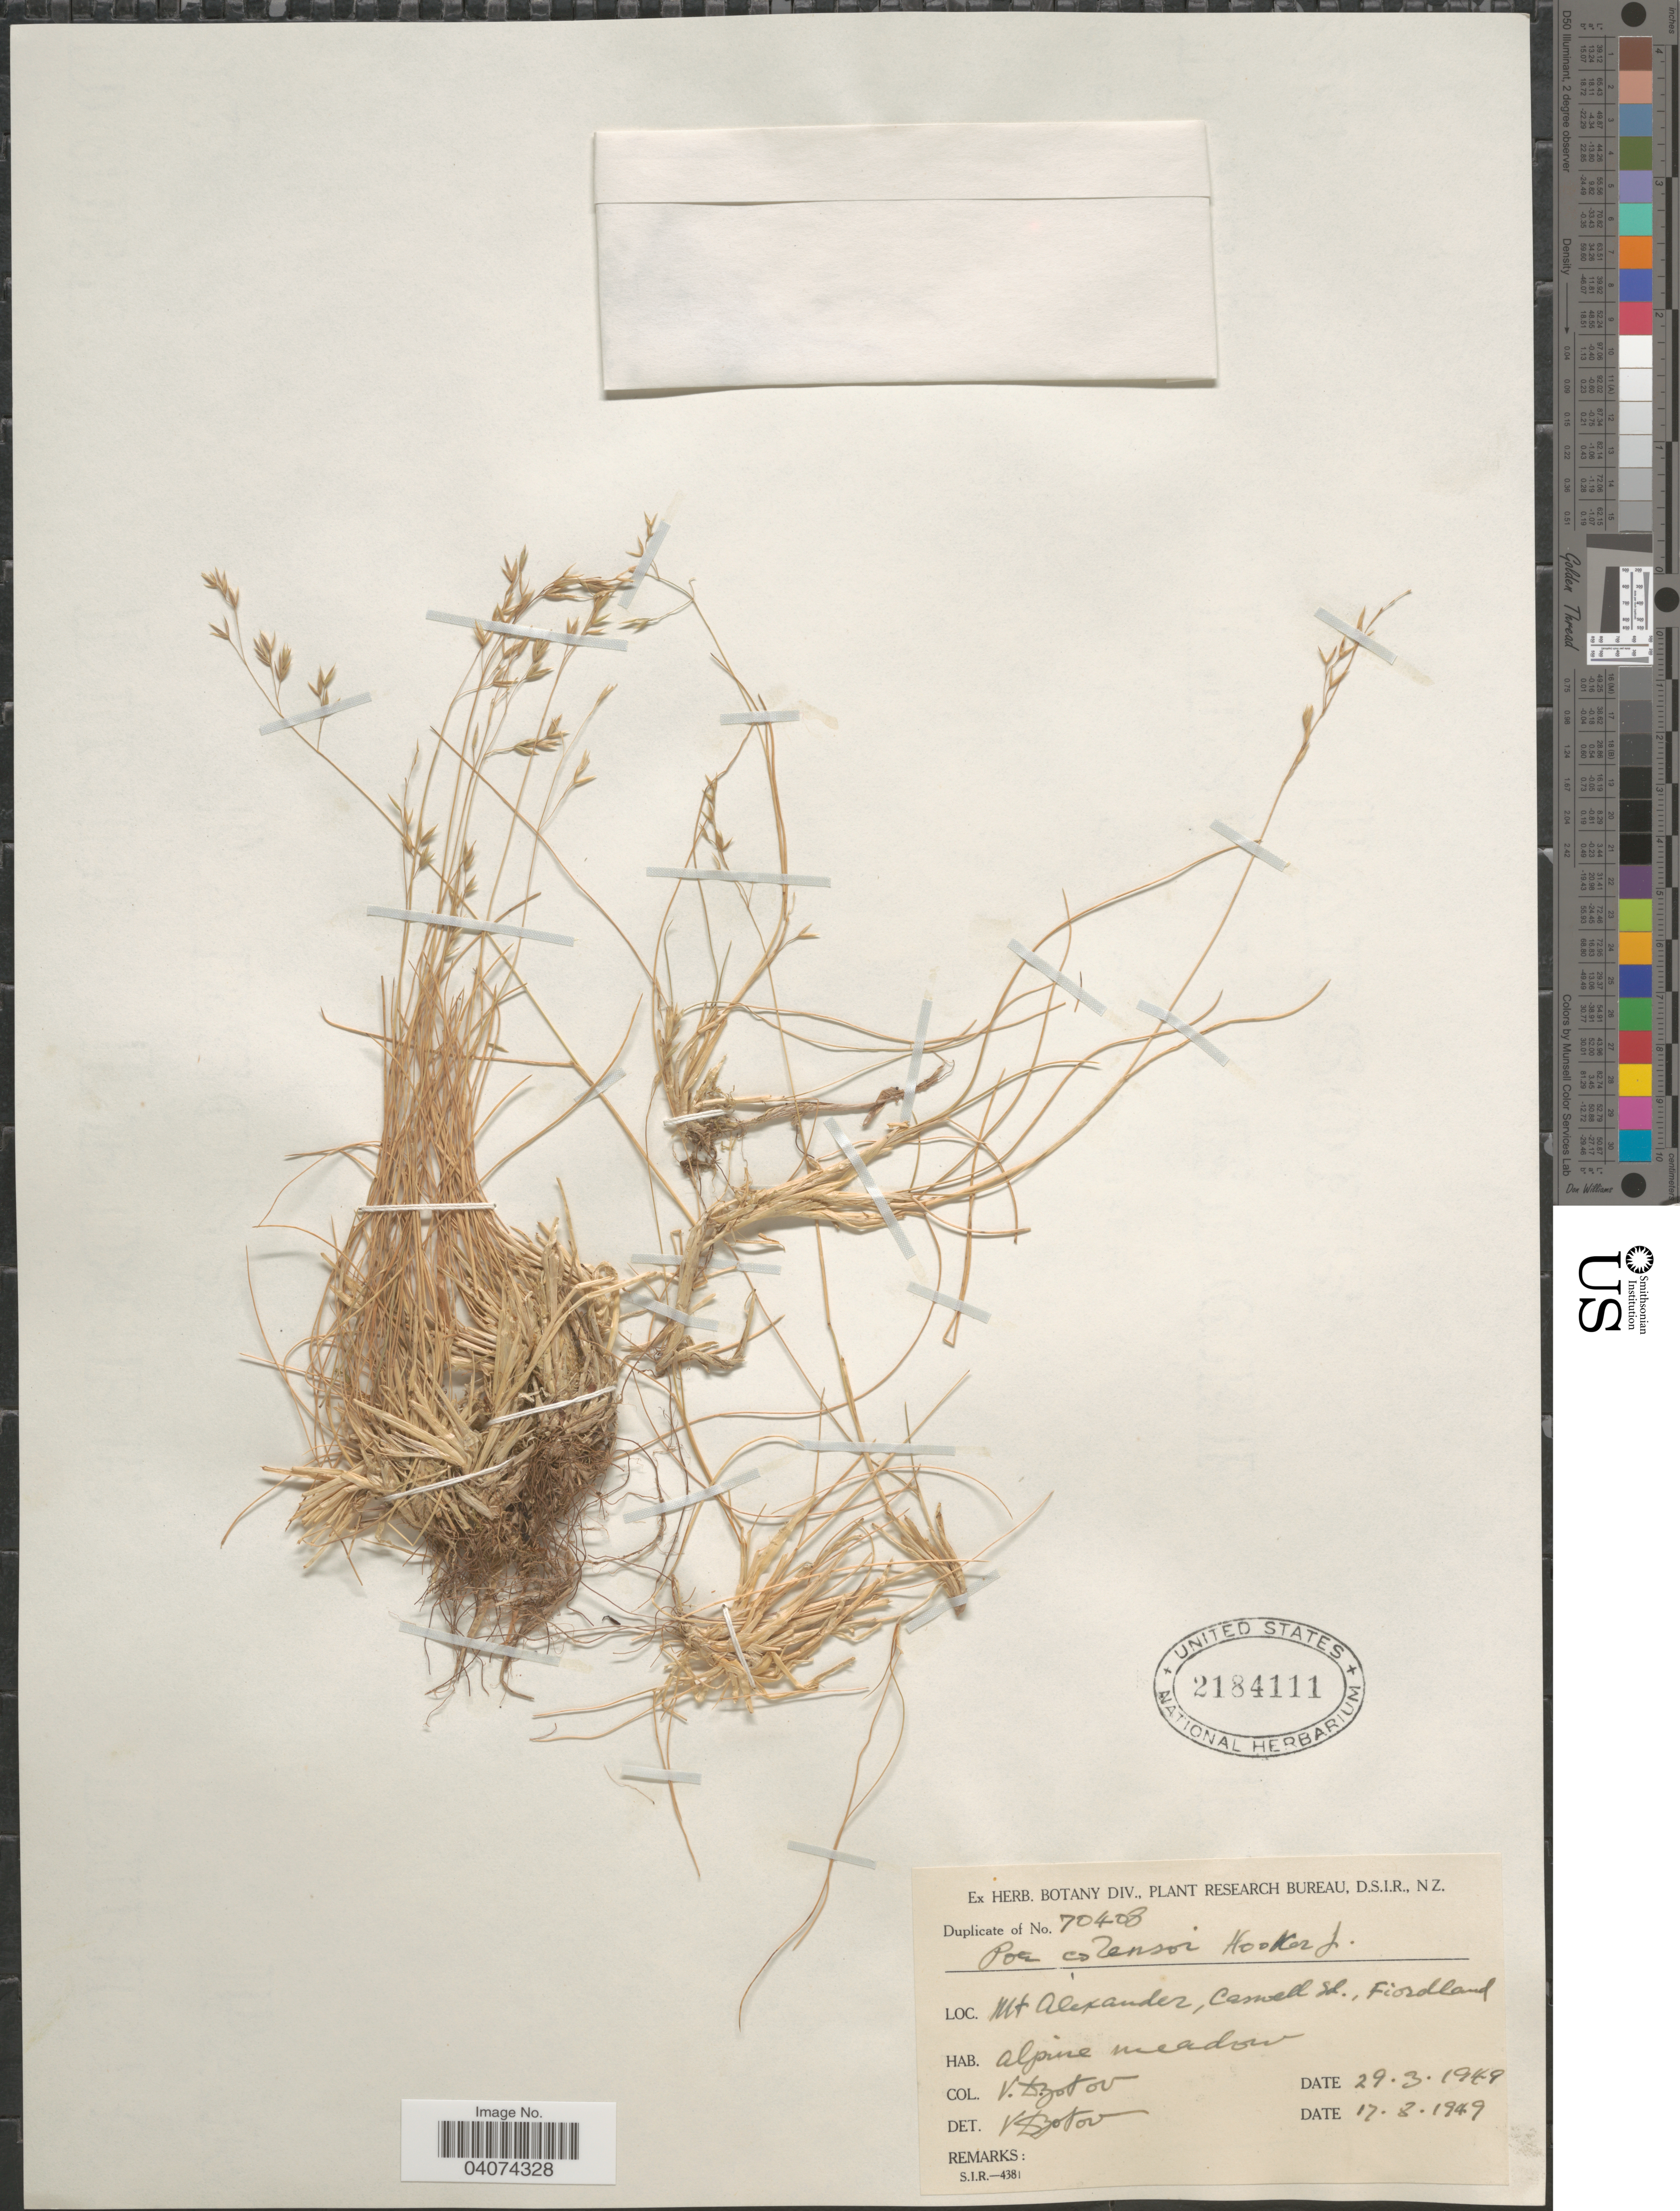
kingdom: Plantae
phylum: Tracheophyta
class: Liliopsida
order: Poales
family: Poaceae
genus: Poa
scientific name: Poa colensoi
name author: Hook. f.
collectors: V. Zotov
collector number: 70408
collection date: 1949-03-29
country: New Zealand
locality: Mt Alexander, Caswell Sd., Fiordland. Alpine meadow.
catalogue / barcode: US 2184111